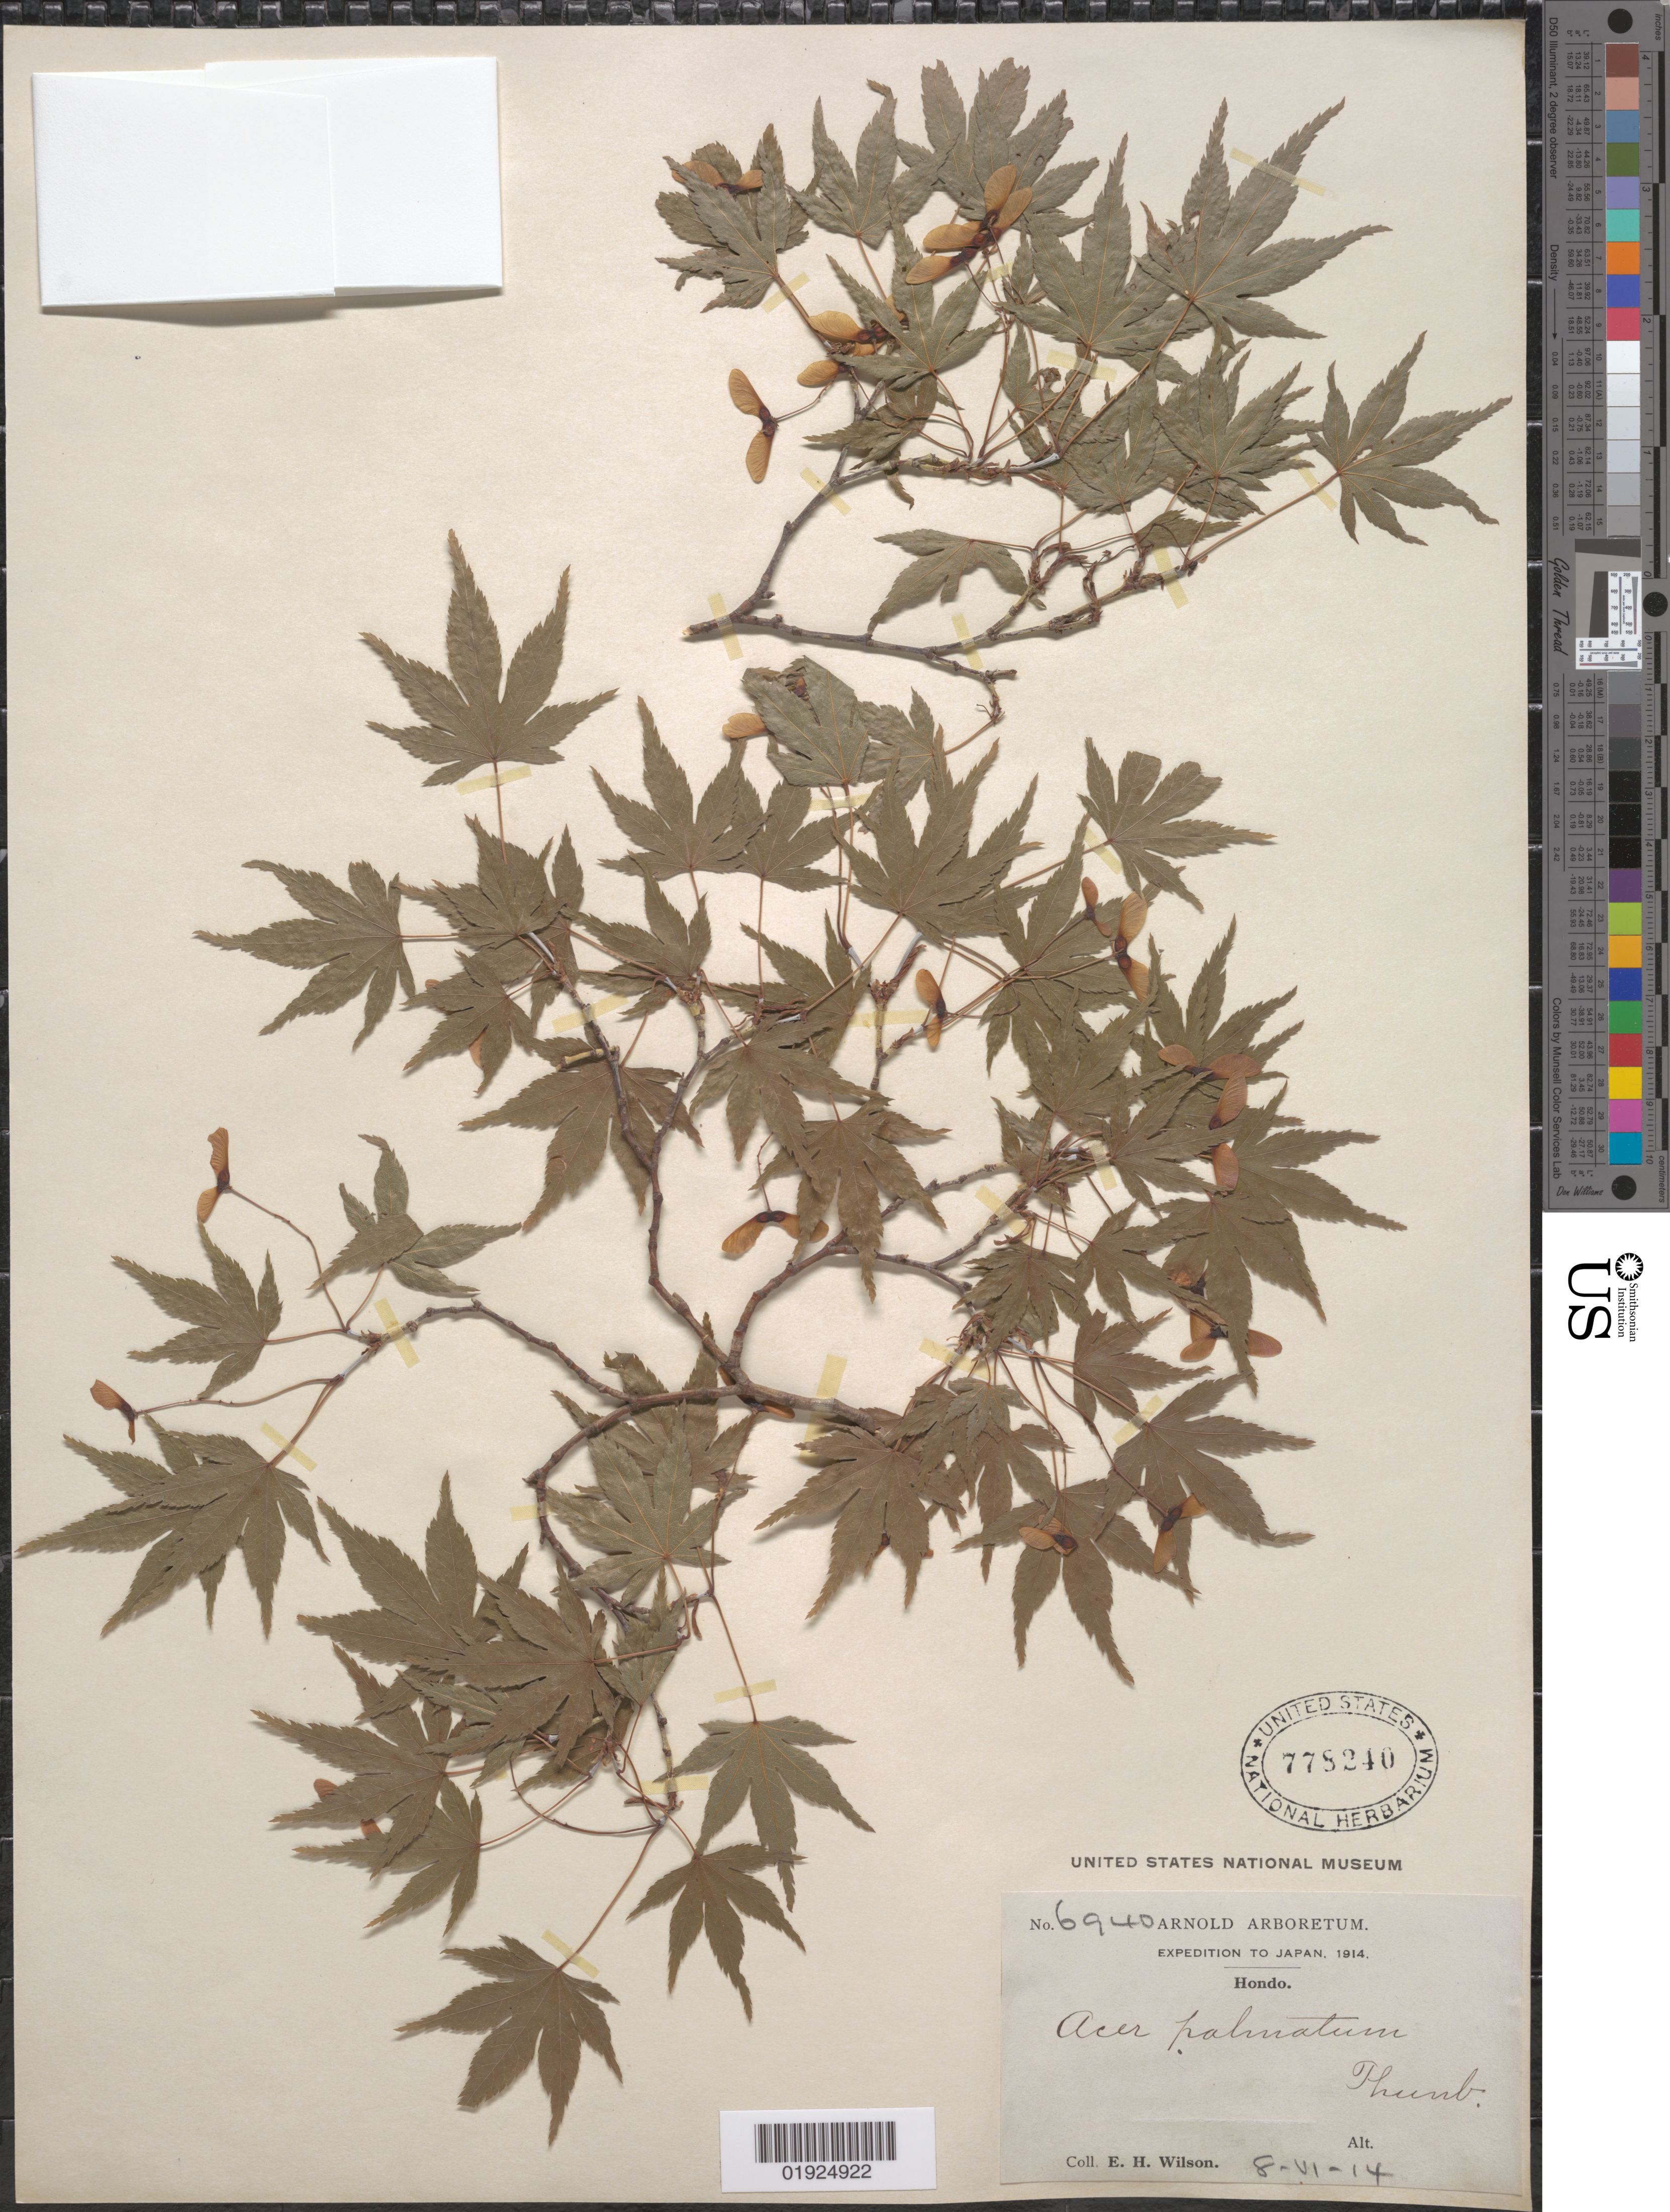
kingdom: Plantae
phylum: Tracheophyta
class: Magnoliopsida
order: Sapindales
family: Sapindaceae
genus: Acer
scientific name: Acer palmatum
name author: Thunb.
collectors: E. H. Wilson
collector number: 6940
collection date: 1914-06-08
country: Japan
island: Honshu I.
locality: Hondo [Honshu]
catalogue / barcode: US 778240